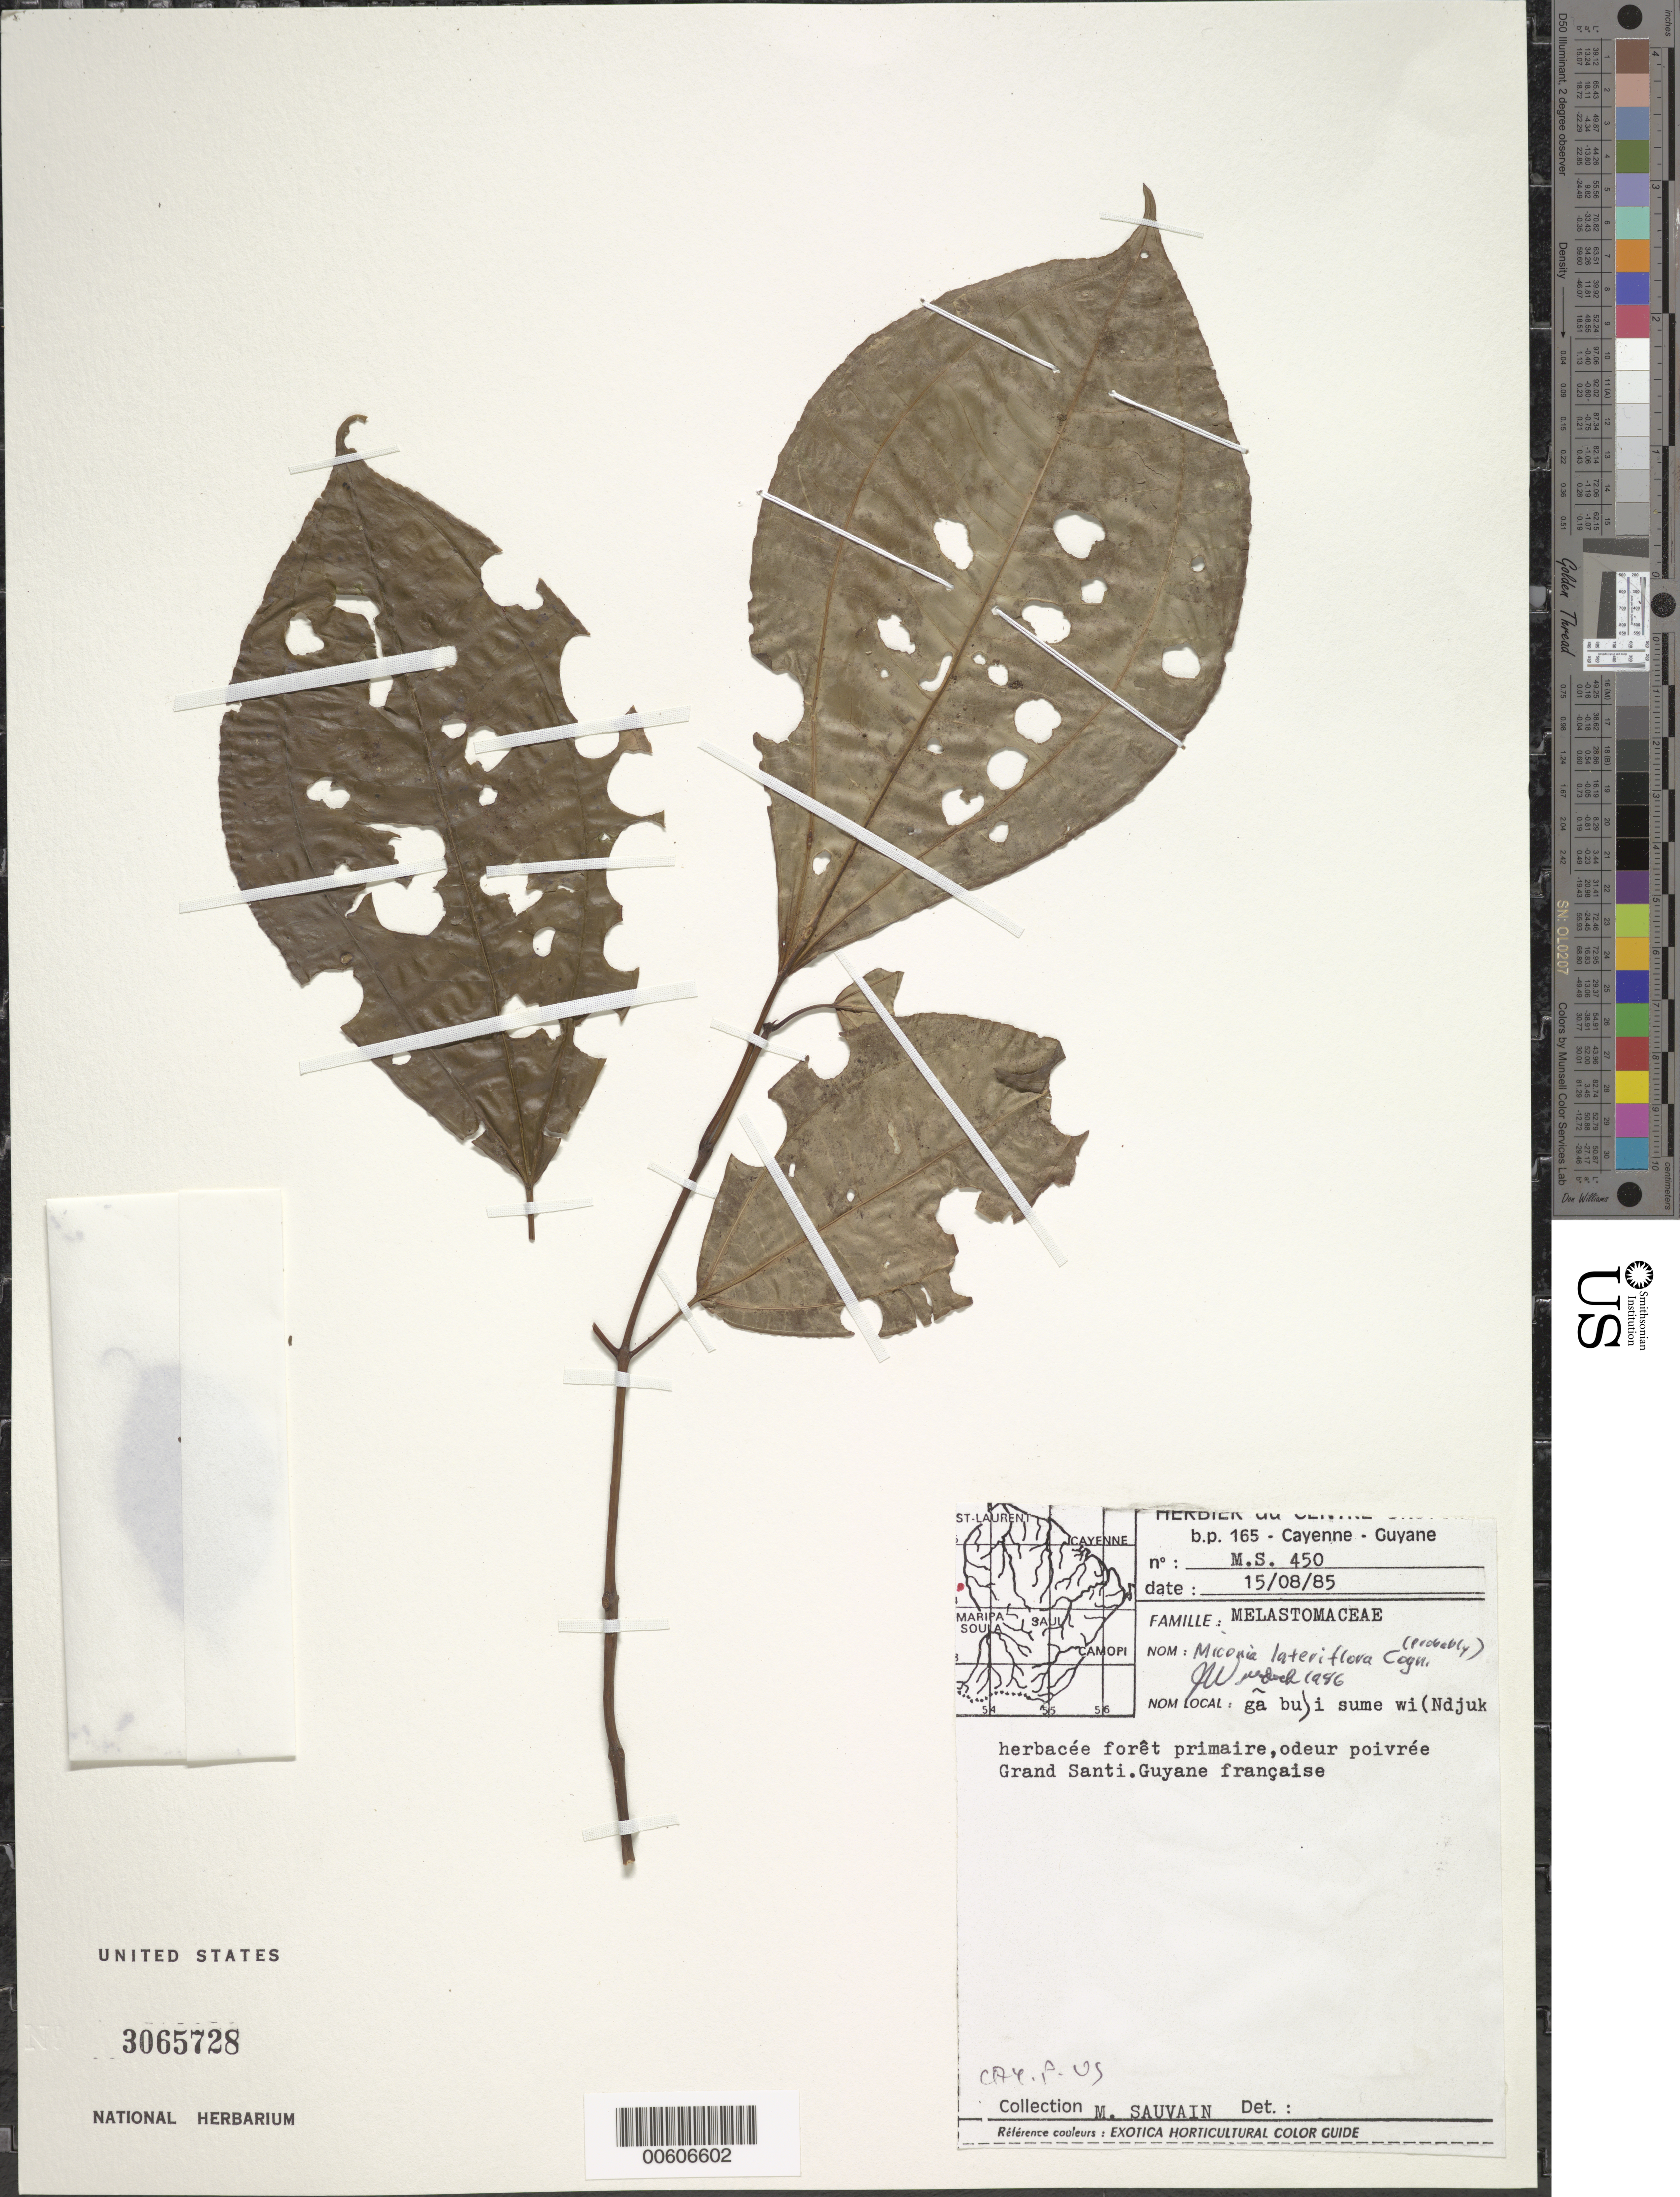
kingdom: Plantae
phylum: Tracheophyta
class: Magnoliopsida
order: Myrtales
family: Melastomataceae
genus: Miconia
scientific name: Miconia lateriflora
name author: Cogn.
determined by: Wurdack, John J., (US), US (UNITED STATES)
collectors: M. Sauvain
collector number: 450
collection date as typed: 15-Aug-85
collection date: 1985-08-15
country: French Guiana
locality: Grand Santi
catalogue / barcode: US 3065728